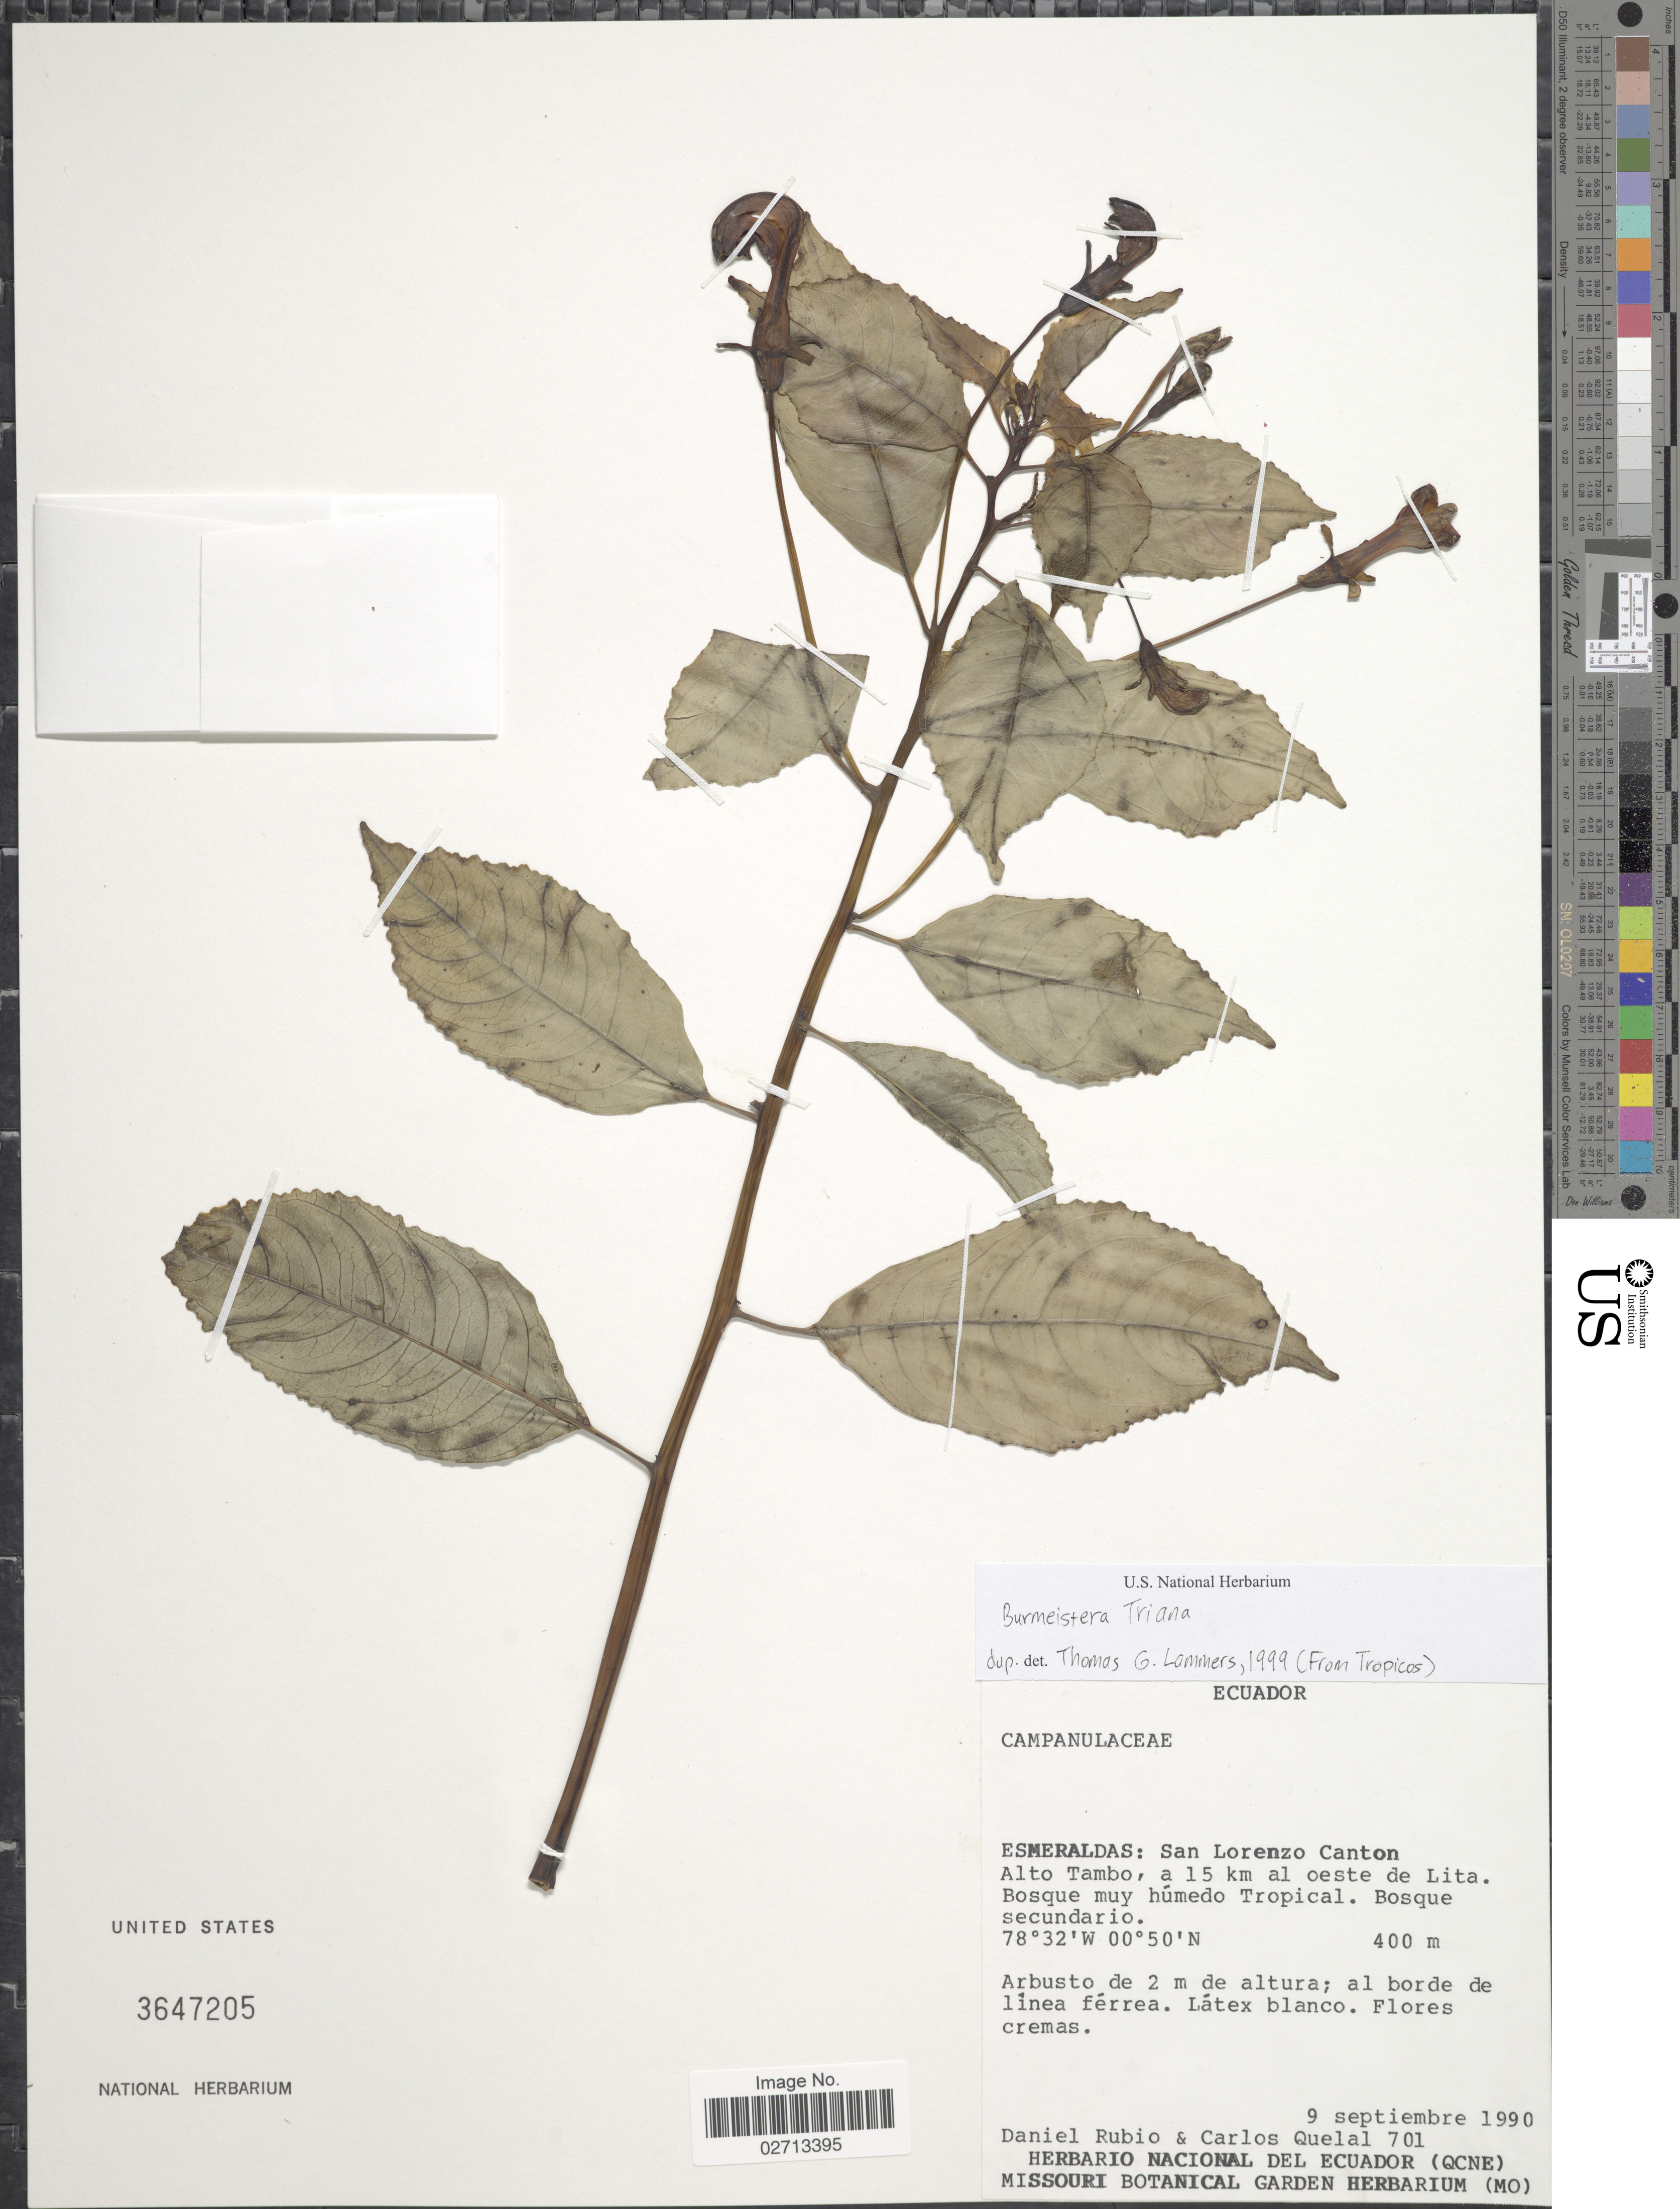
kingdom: Plantae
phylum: Tracheophyta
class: Magnoliopsida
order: Asterales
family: Campanulaceae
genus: Burmeistera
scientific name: Burmeistera sp.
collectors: D. Rubio & C. Quelal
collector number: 701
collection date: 1990-09-09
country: Ecuador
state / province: Esmeraldas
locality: San Lorenzo Canton. Alto Tambo, a 15 km al oeste de Lita.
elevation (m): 400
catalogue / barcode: US 3647205